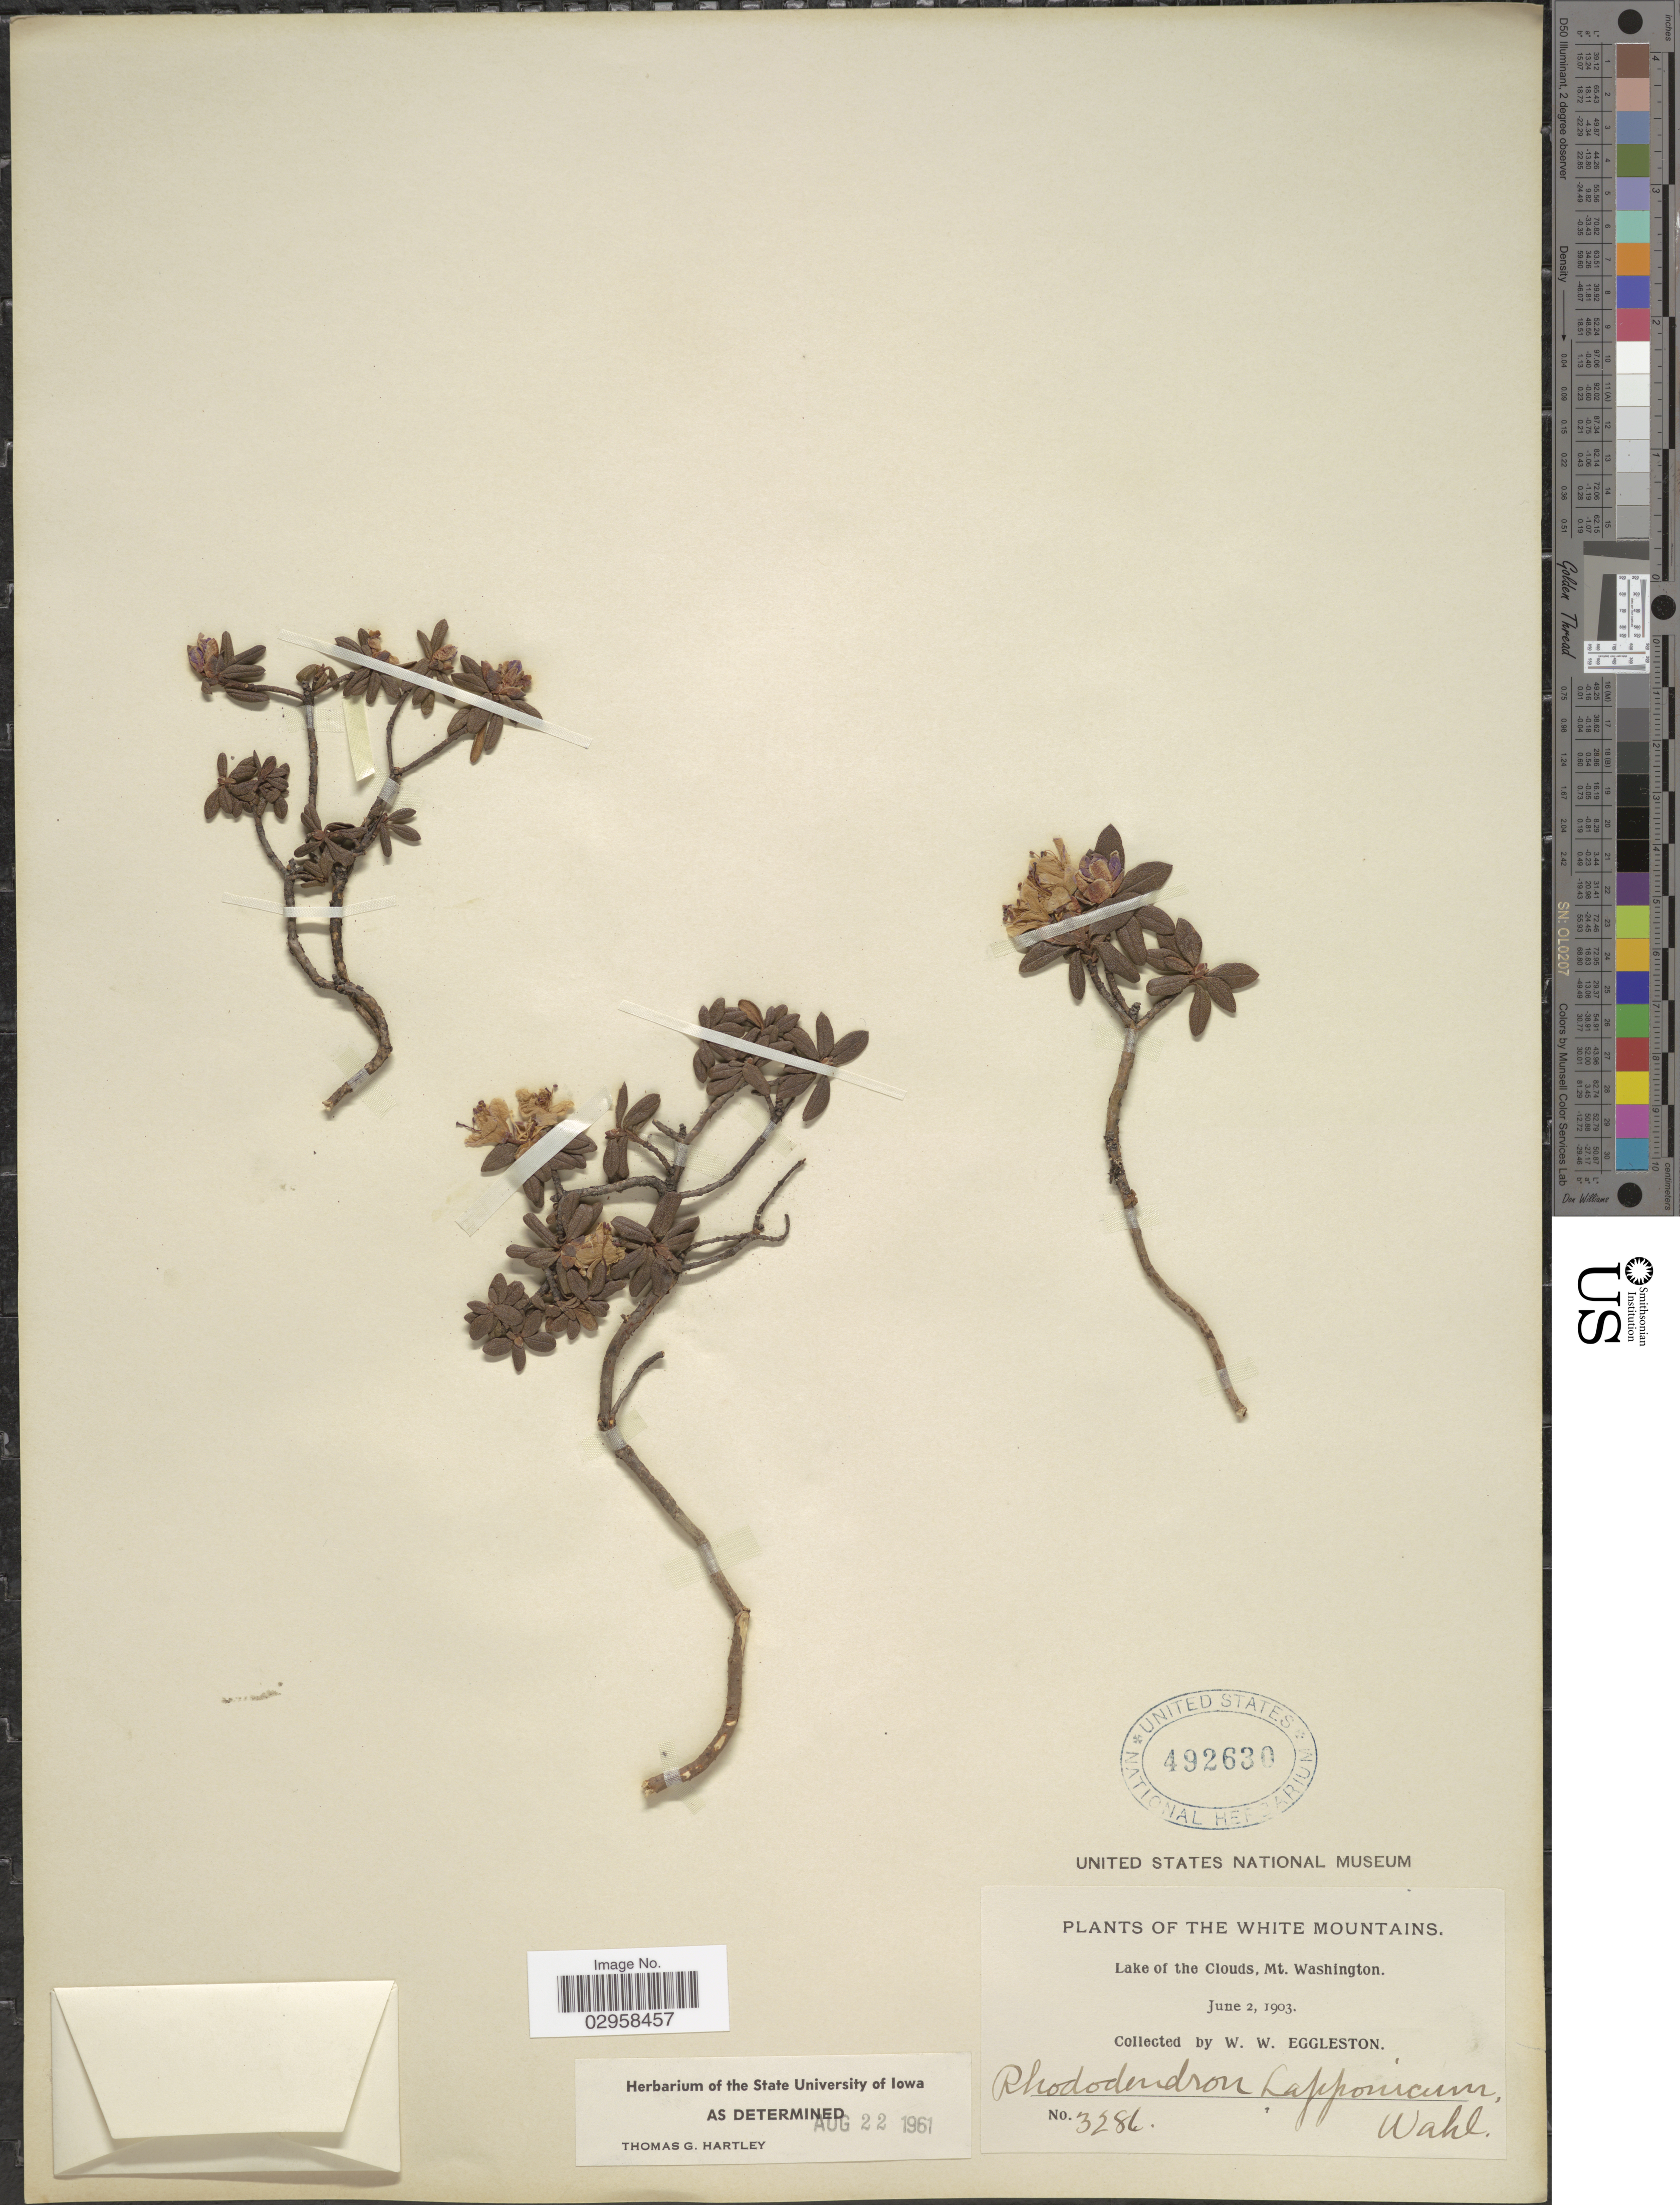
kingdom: Plantae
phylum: Tracheophyta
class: Magnoliopsida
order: Ericales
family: Ericaceae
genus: Rhododendron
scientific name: Rhododendron lapponicum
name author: (L.) Wahlenb.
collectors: W. W. Eggleston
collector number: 3286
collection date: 1903-06-02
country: United States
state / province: New Hampshire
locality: The White Mountains. Lake of the Clouds, Mt. Washington.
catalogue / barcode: US 492630